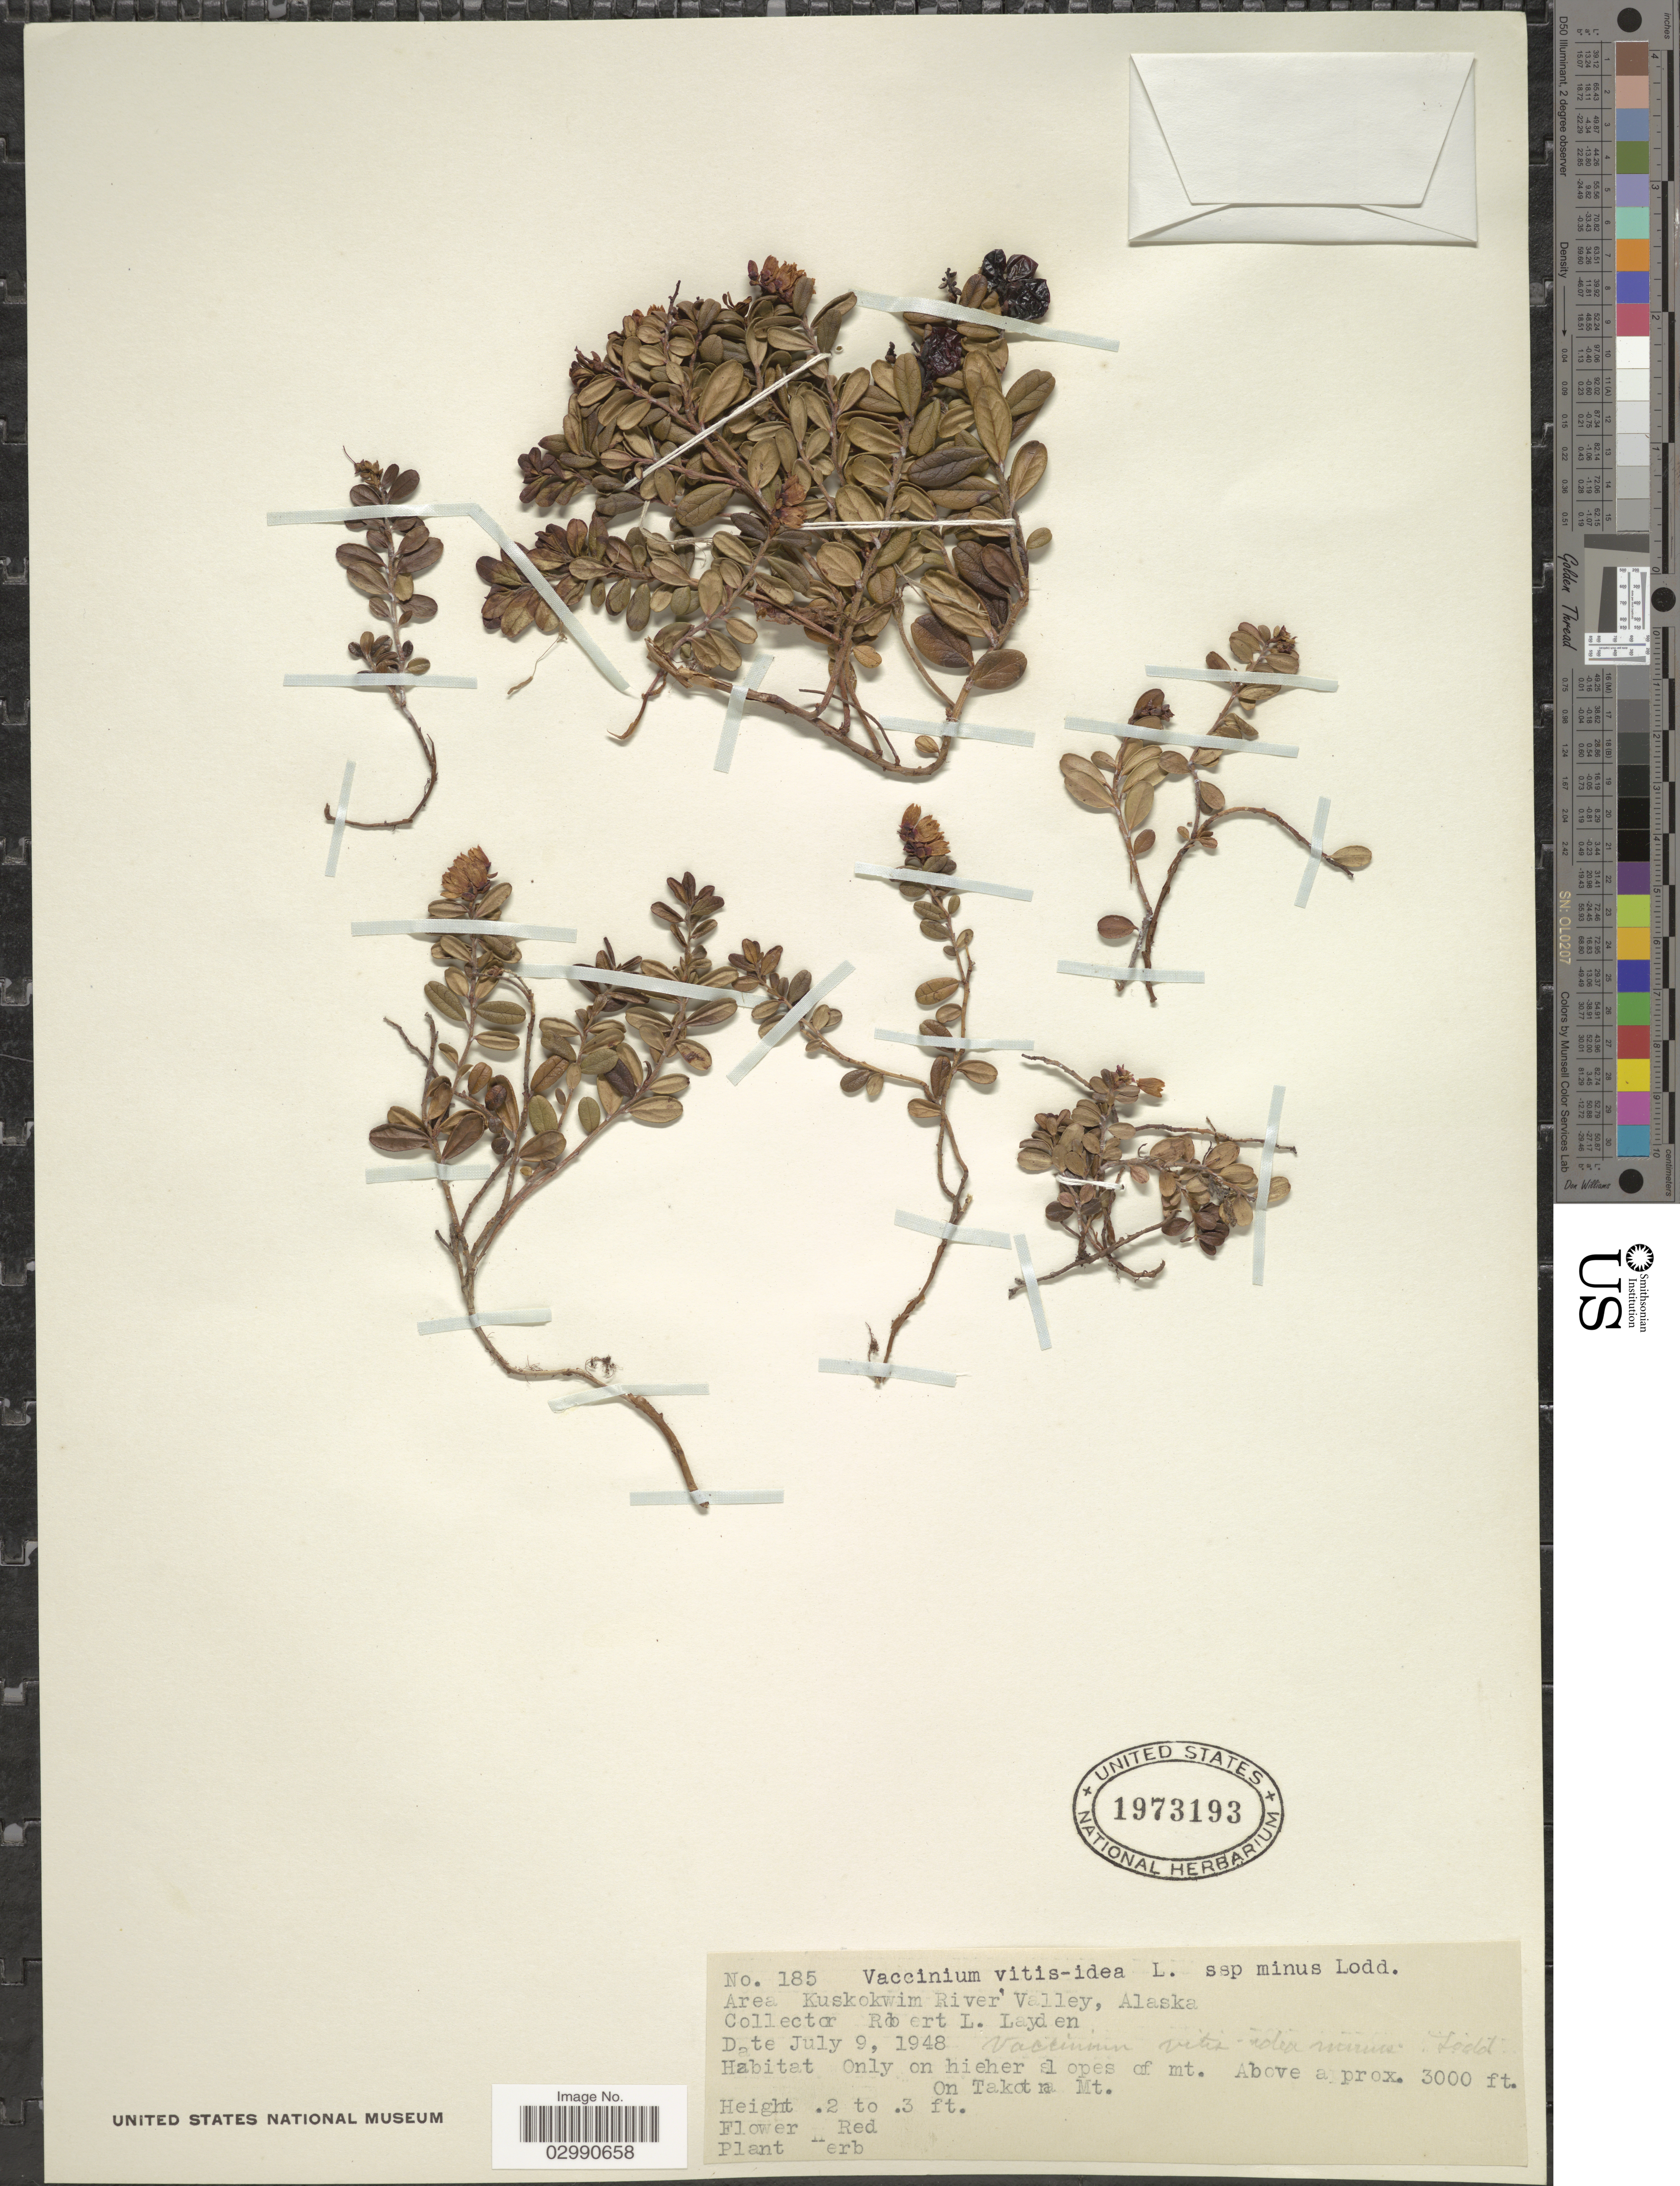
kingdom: Plantae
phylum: Tracheophyta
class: Magnoliopsida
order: Ericales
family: Ericaceae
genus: Vaccinium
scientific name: Vaccinium vitis-idaea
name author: L.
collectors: R. Layden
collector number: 185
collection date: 1948-07-09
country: United States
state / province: Alaska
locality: Kuskokwim River Valley, Alaska, On Takotna Mt.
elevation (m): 914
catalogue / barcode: US 1973193